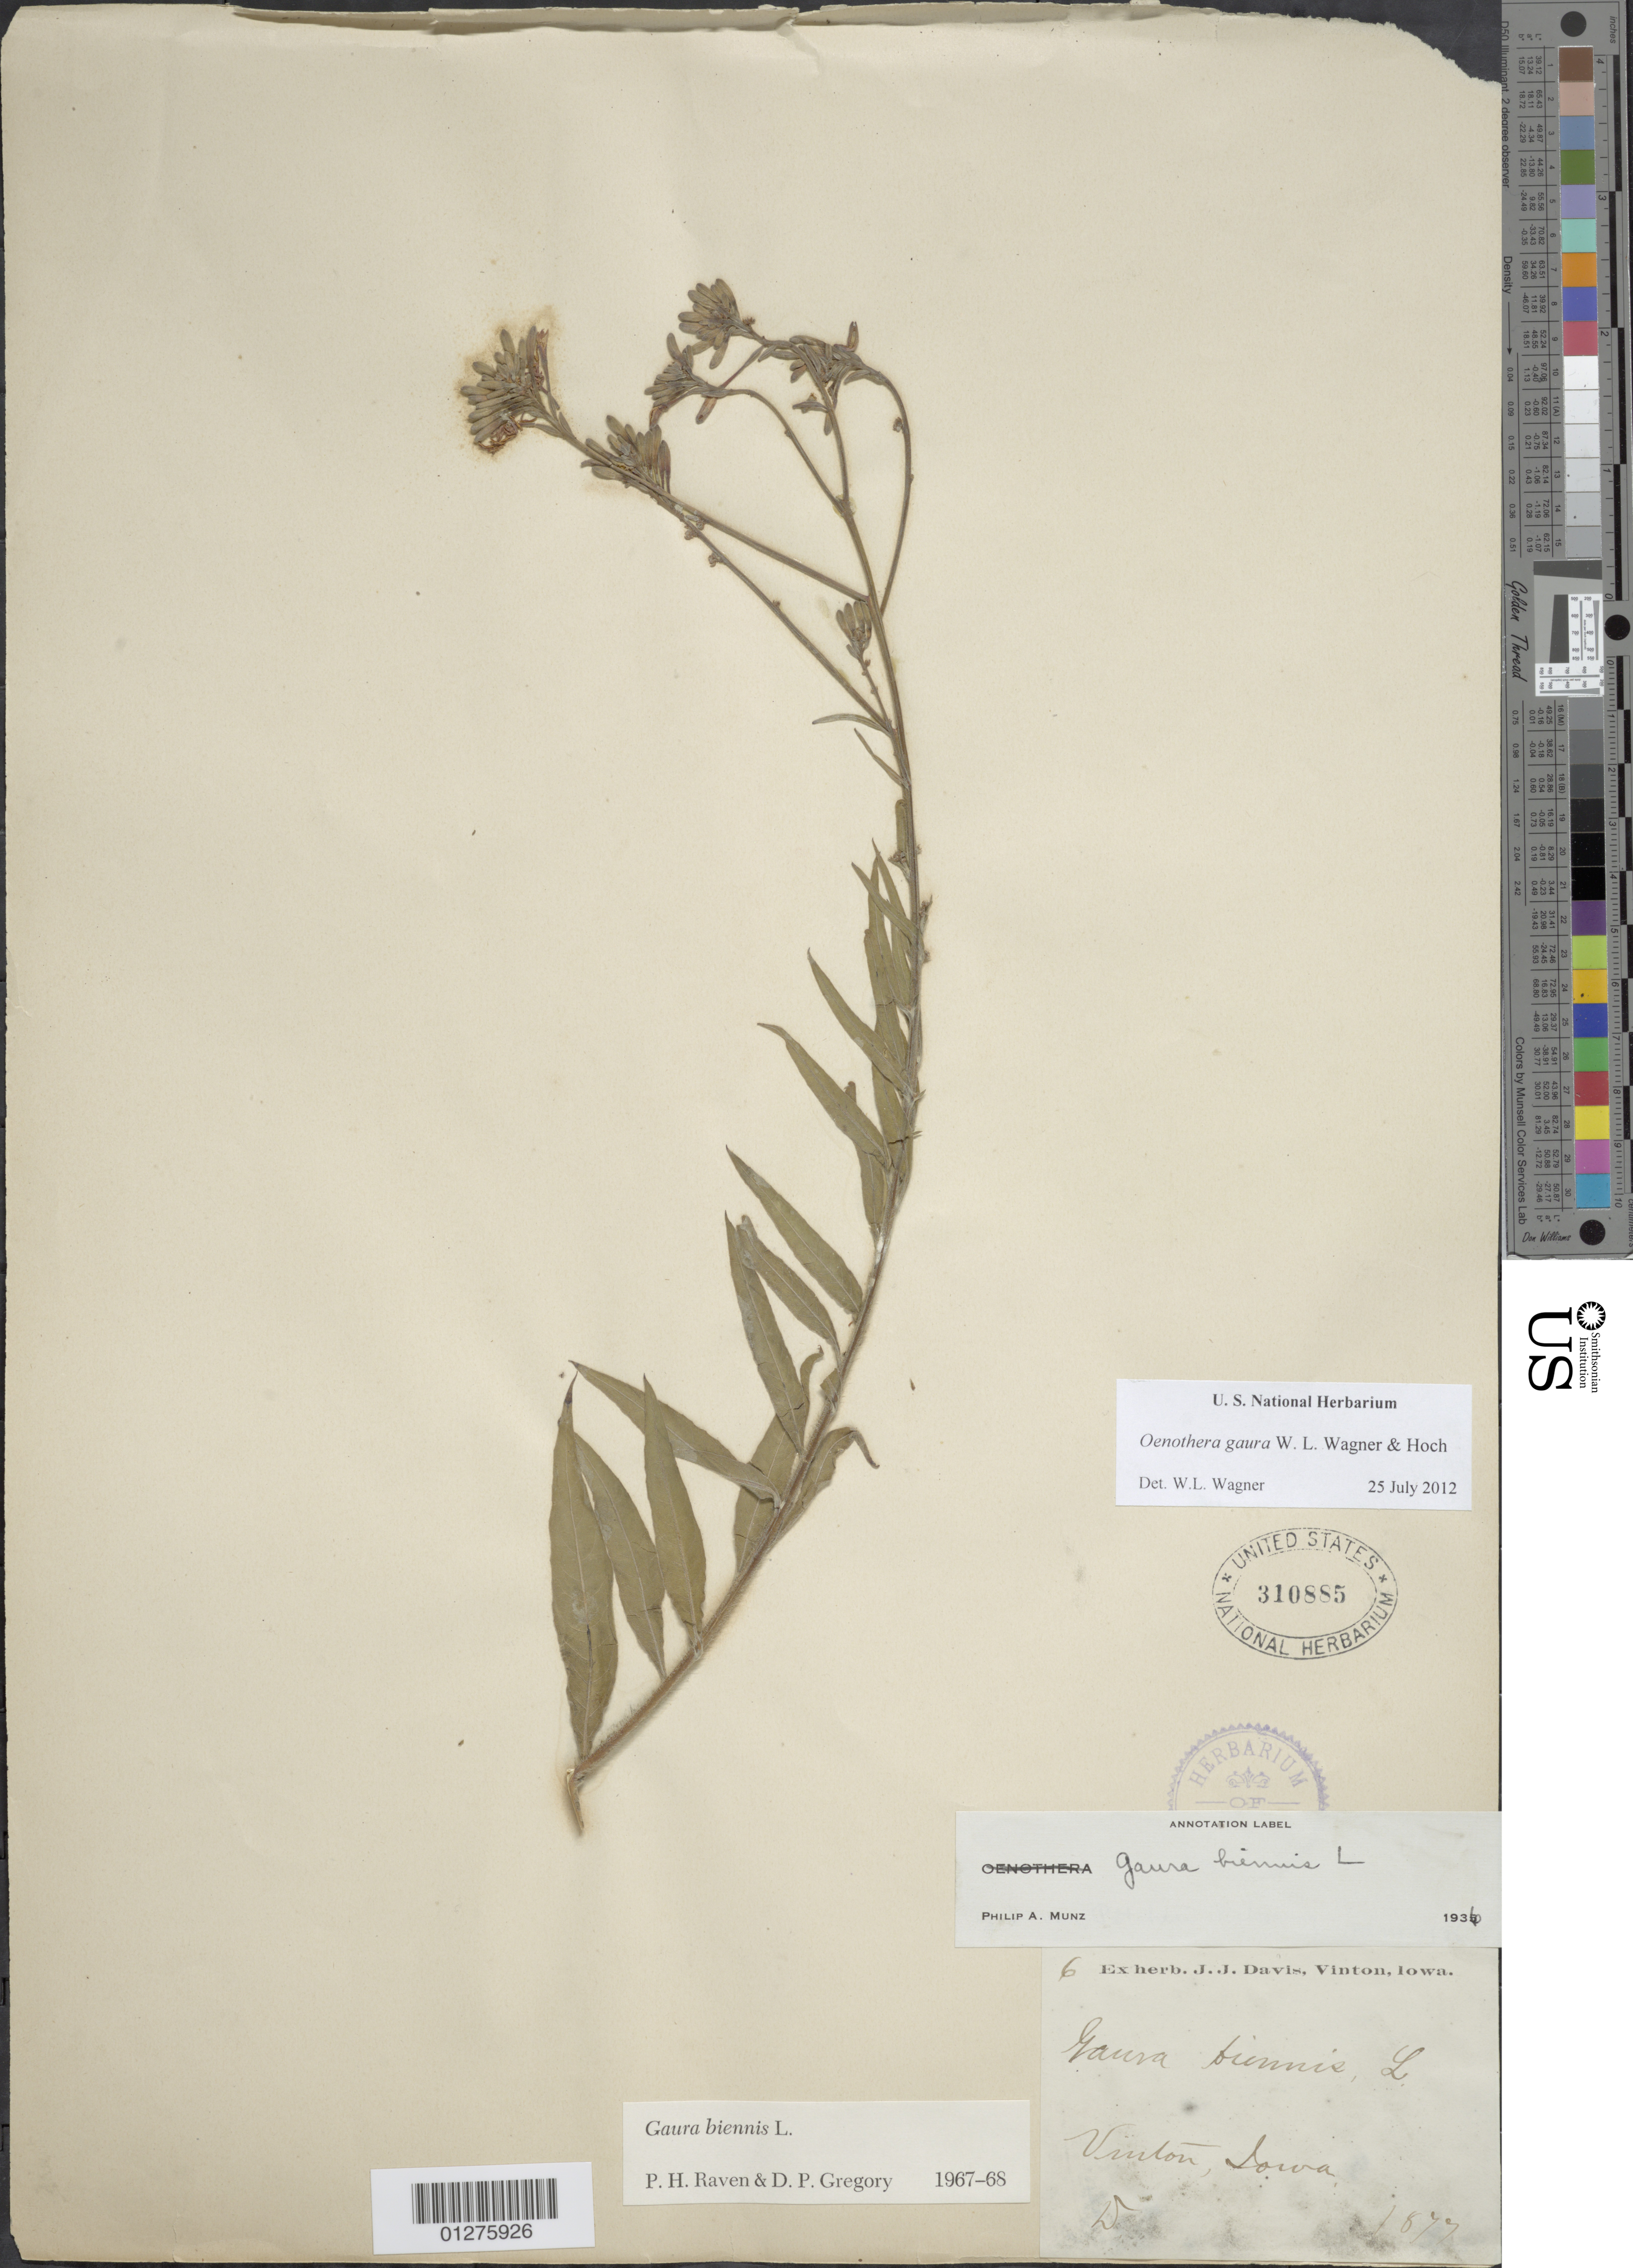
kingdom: Plantae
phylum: Tracheophyta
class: Magnoliopsida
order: Myrtales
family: Onagraceae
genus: Oenothera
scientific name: Oenothera gaura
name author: W.L. Wagner & Hoch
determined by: Wagner, W. L., (BOT), Smithsonian Institution - National Museum of Natural History (UNITED STATES)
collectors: ex herb. J. J. Davis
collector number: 6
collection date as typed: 1877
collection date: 1877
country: United States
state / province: Iowa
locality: Vinton.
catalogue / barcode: US 310885